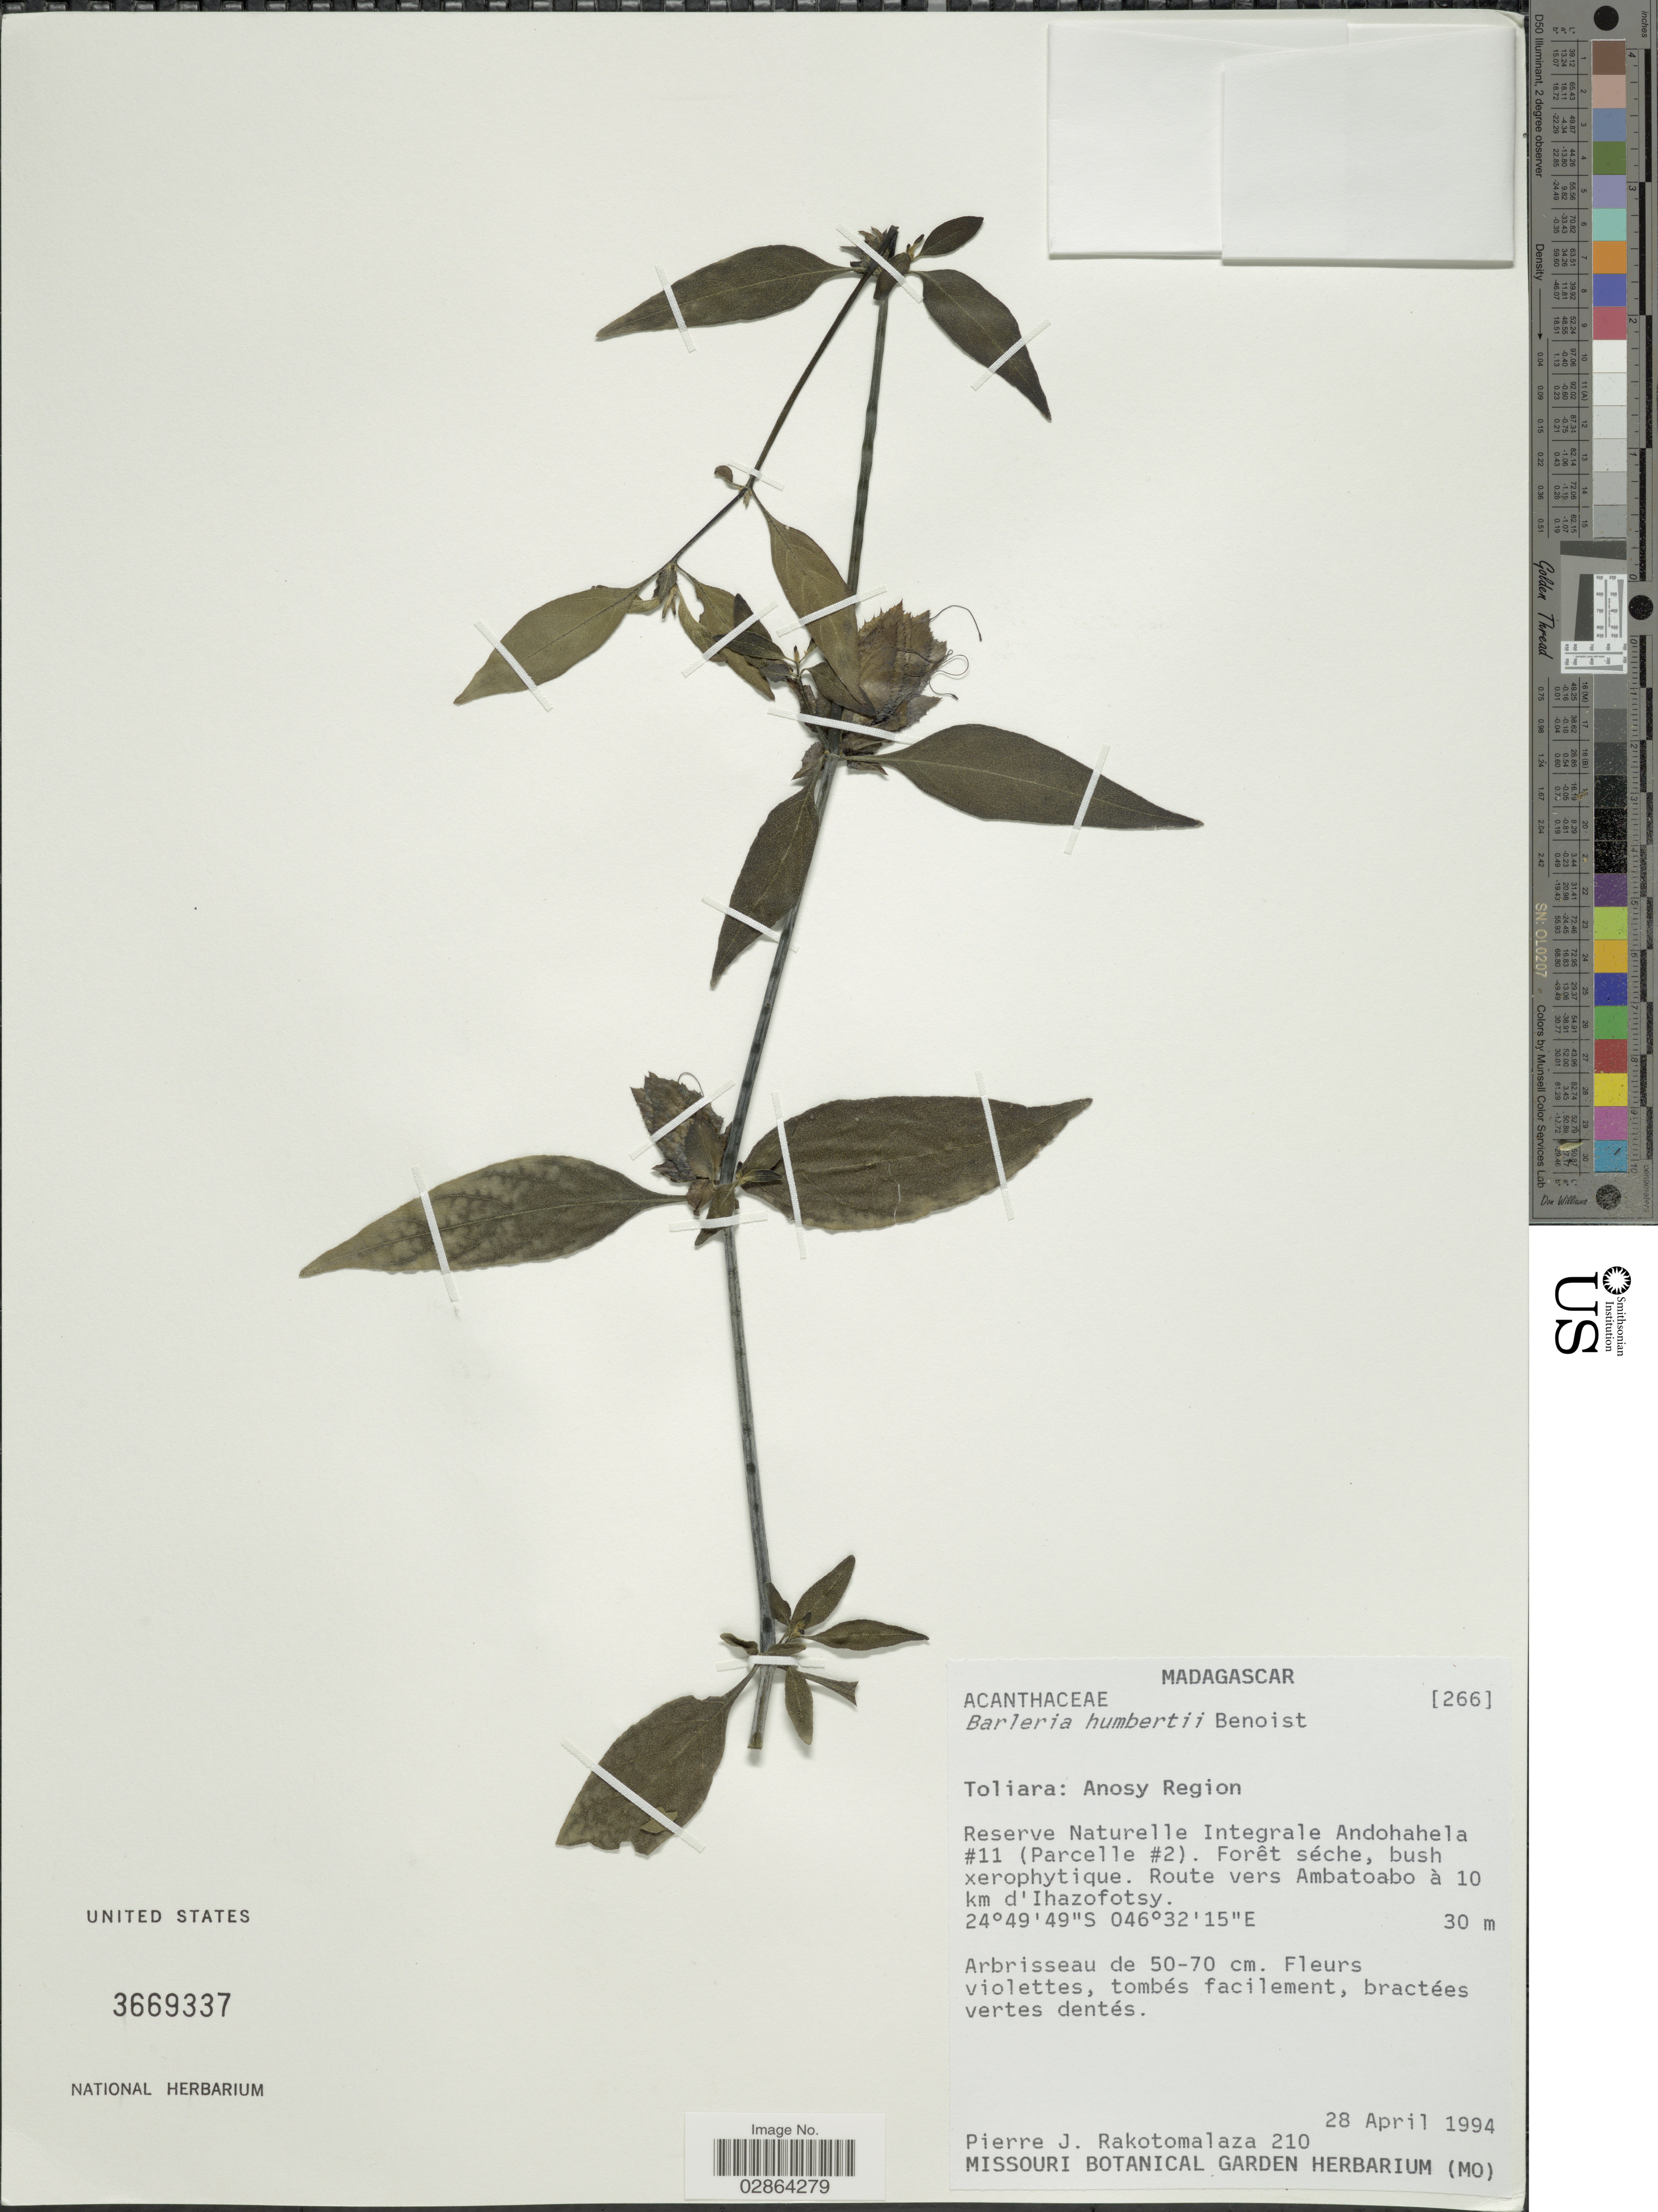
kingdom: Plantae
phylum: Tracheophyta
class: Magnoliopsida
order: Lamiales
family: Acanthaceae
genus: Barleria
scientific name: Barleria humbertii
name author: Benoist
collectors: P. J. Rakotomalaza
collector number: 210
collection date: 1994-04-28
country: Madagascar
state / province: Anosy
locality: Anosy Region, Reserve Naturelle Integrale Andohahela #11 (Parcelle #2). Route vers Ambatoabo à 10 km d'Ihazofotsy.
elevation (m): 30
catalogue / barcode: US 3669337